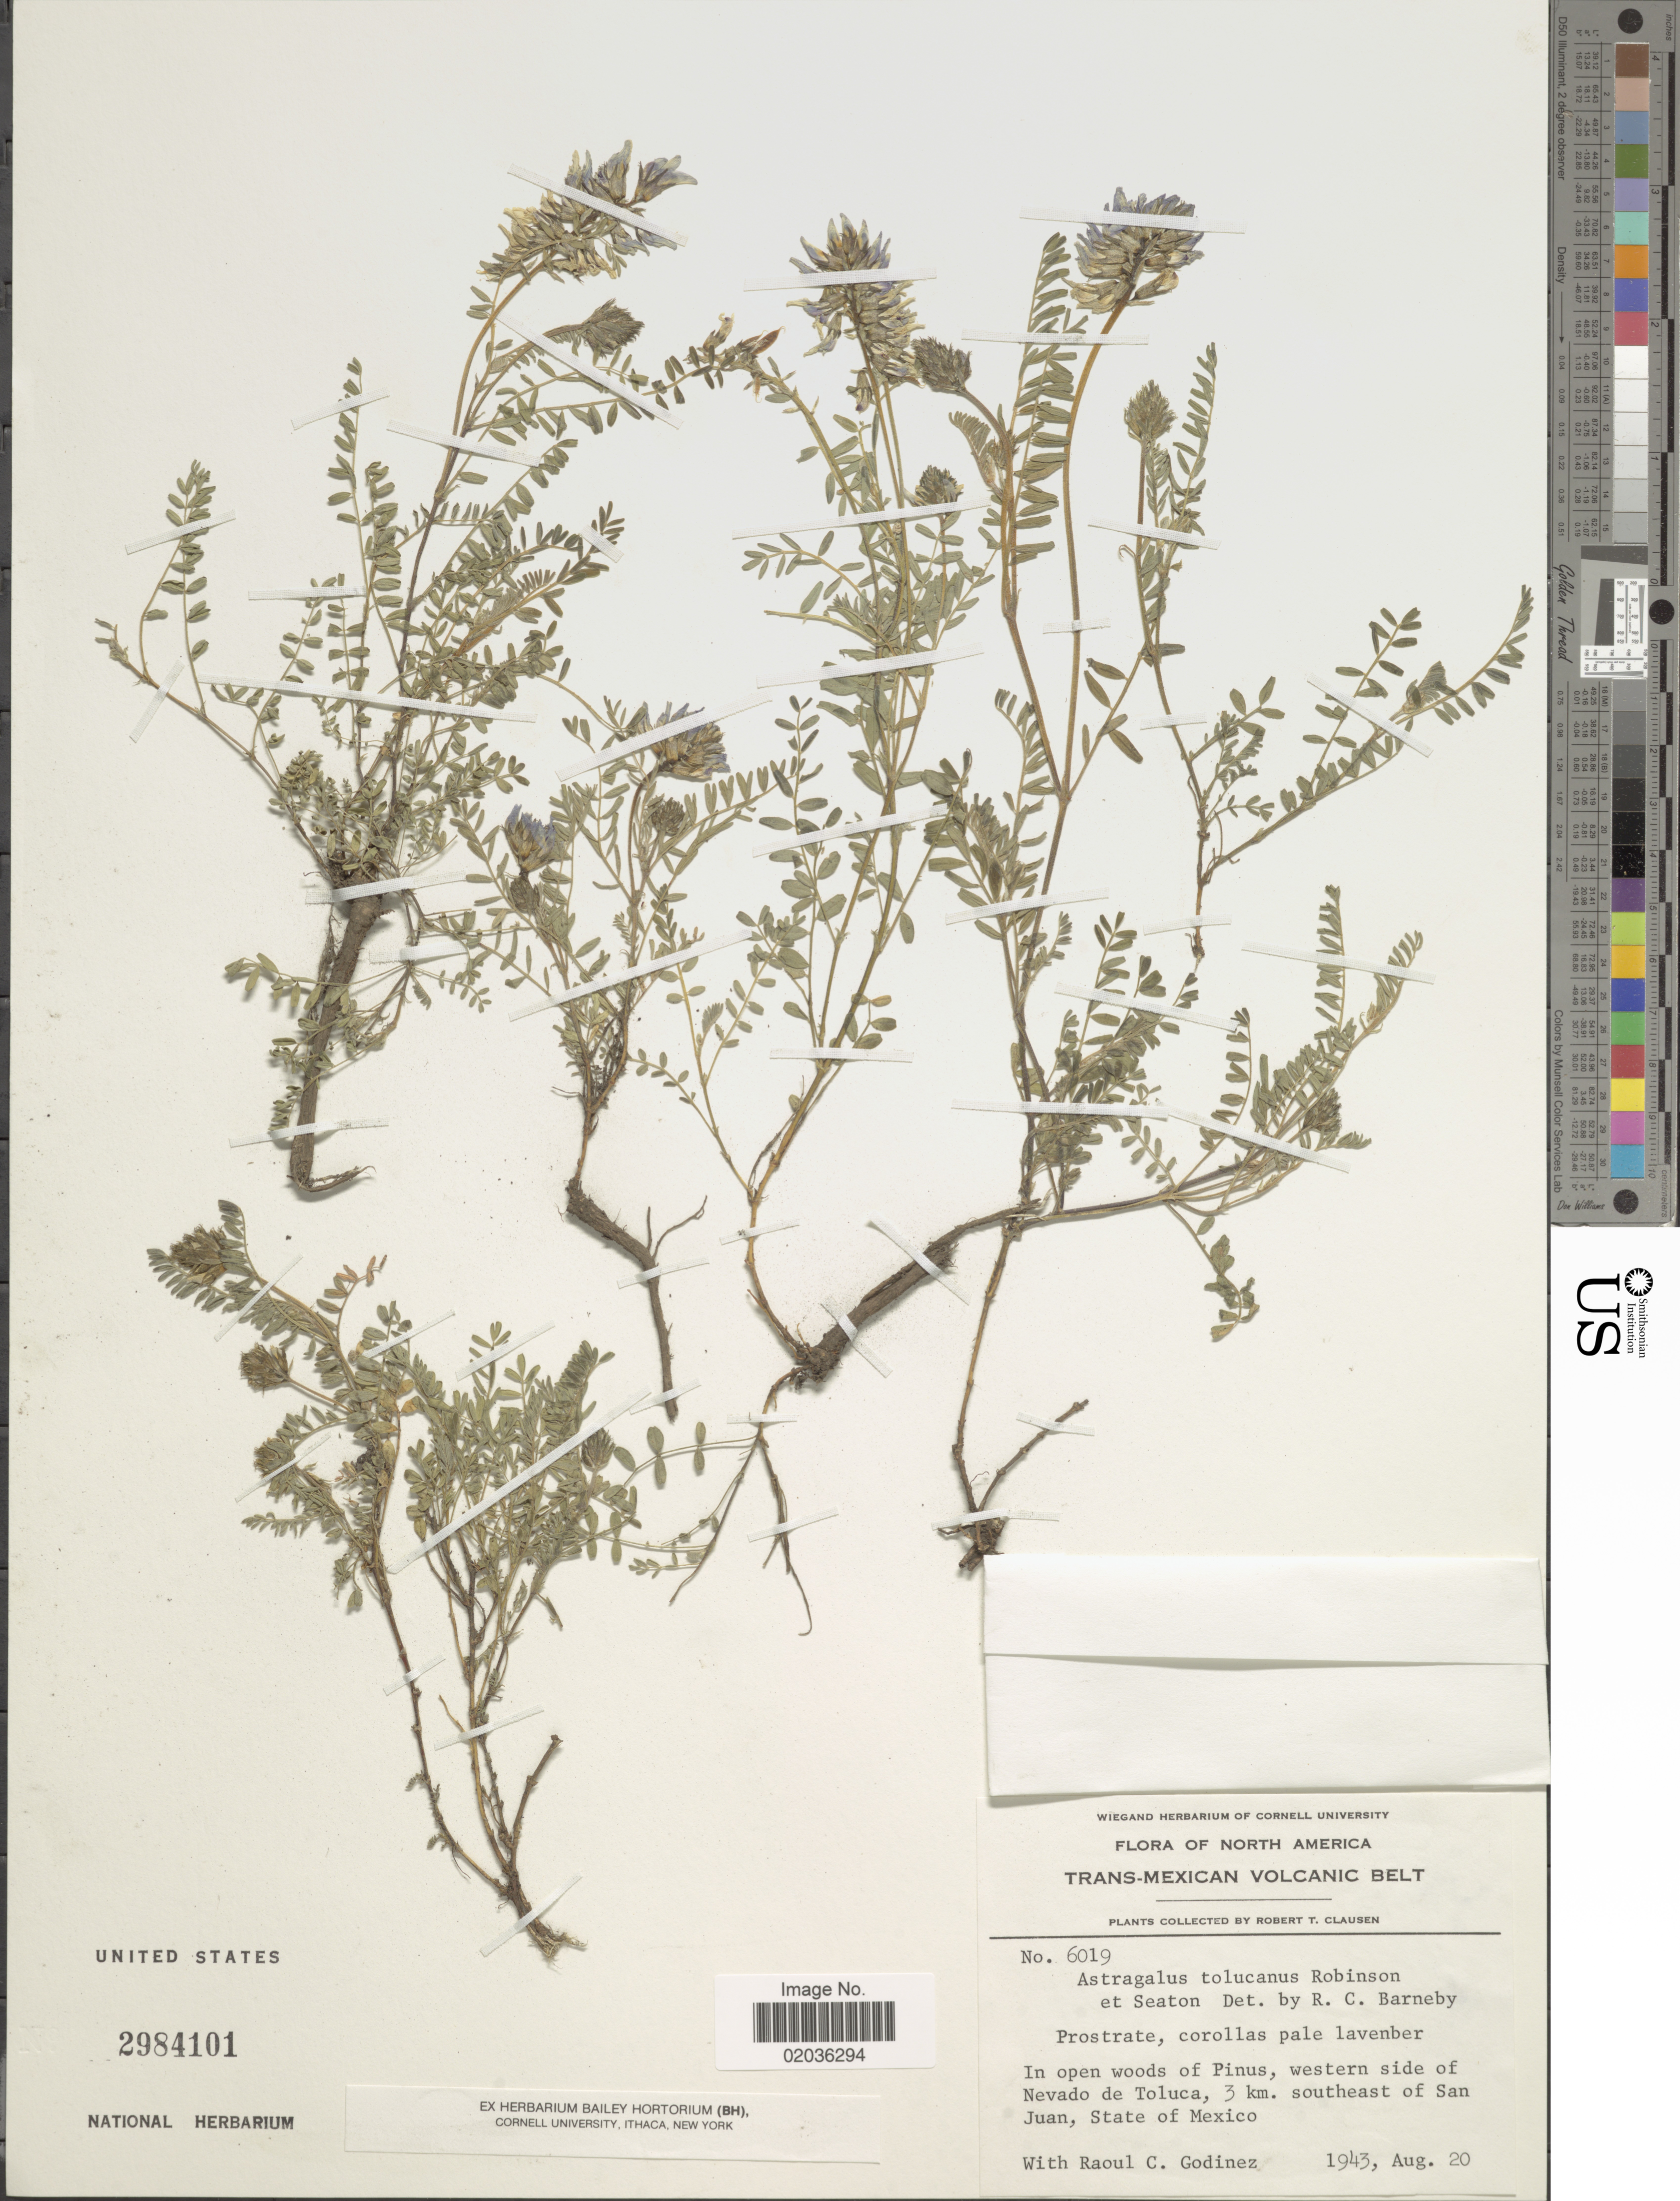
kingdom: Plantae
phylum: Tracheophyta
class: Magnoliopsida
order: Fabales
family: Fabaceae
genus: Astragalus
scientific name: Astragalus tolucanus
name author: B.L. Rob. & Seaton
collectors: R. T. Clausen & R. Godinez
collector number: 6019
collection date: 1943-08-20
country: Mexico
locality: North America. Trans- Mexican Volcanic Belt. In open woods of Pinus, western side of Nevado de Toluca, 3 km. southeast of San Juan, State of Mexico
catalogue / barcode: US 2984104